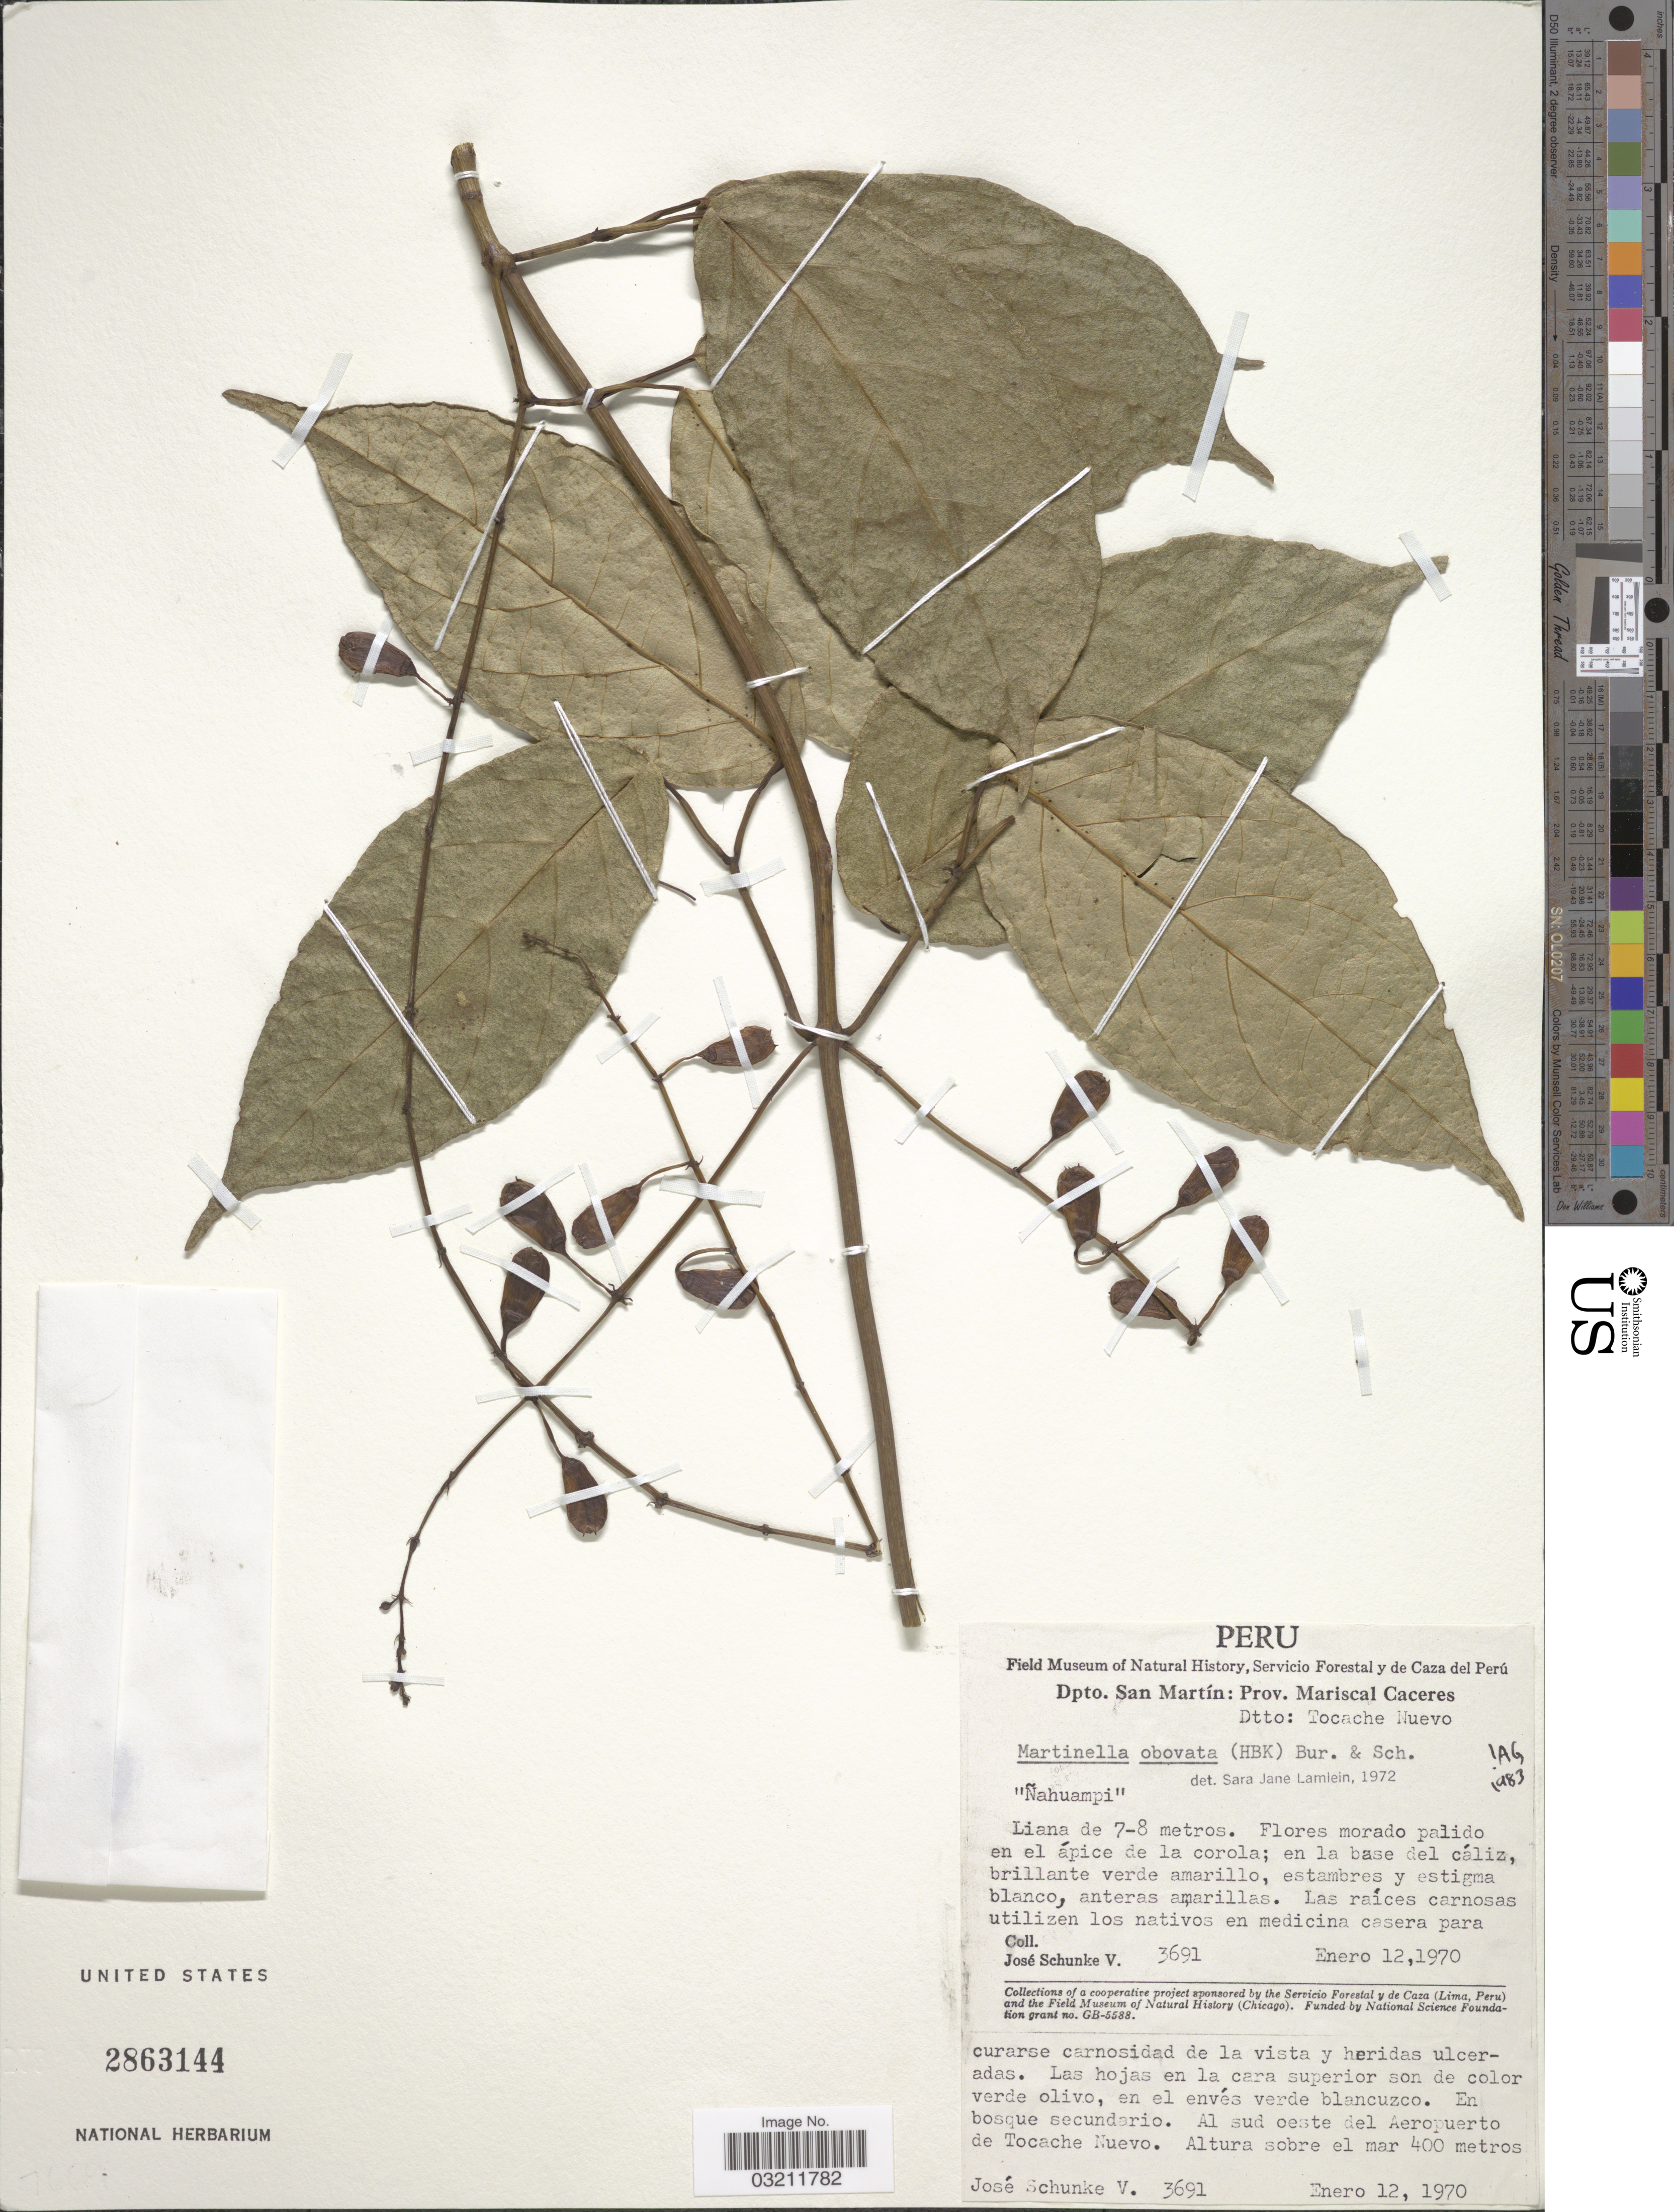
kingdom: Plantae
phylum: Tracheophyta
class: Magnoliopsida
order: Lamiales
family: Bignoniaceae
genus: Martinella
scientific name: Martinella obovata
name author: (Kunth) Bureau & K. Schum.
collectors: J. Schunke Vigo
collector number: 3691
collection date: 1970-01-12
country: Peru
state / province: San Martín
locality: Prov. Mariscal Caceres. Dtto: Tocache Nuevo. Al sud oeste del Aeropuerto de Tocache Nuevo.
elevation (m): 400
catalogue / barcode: US 2863144